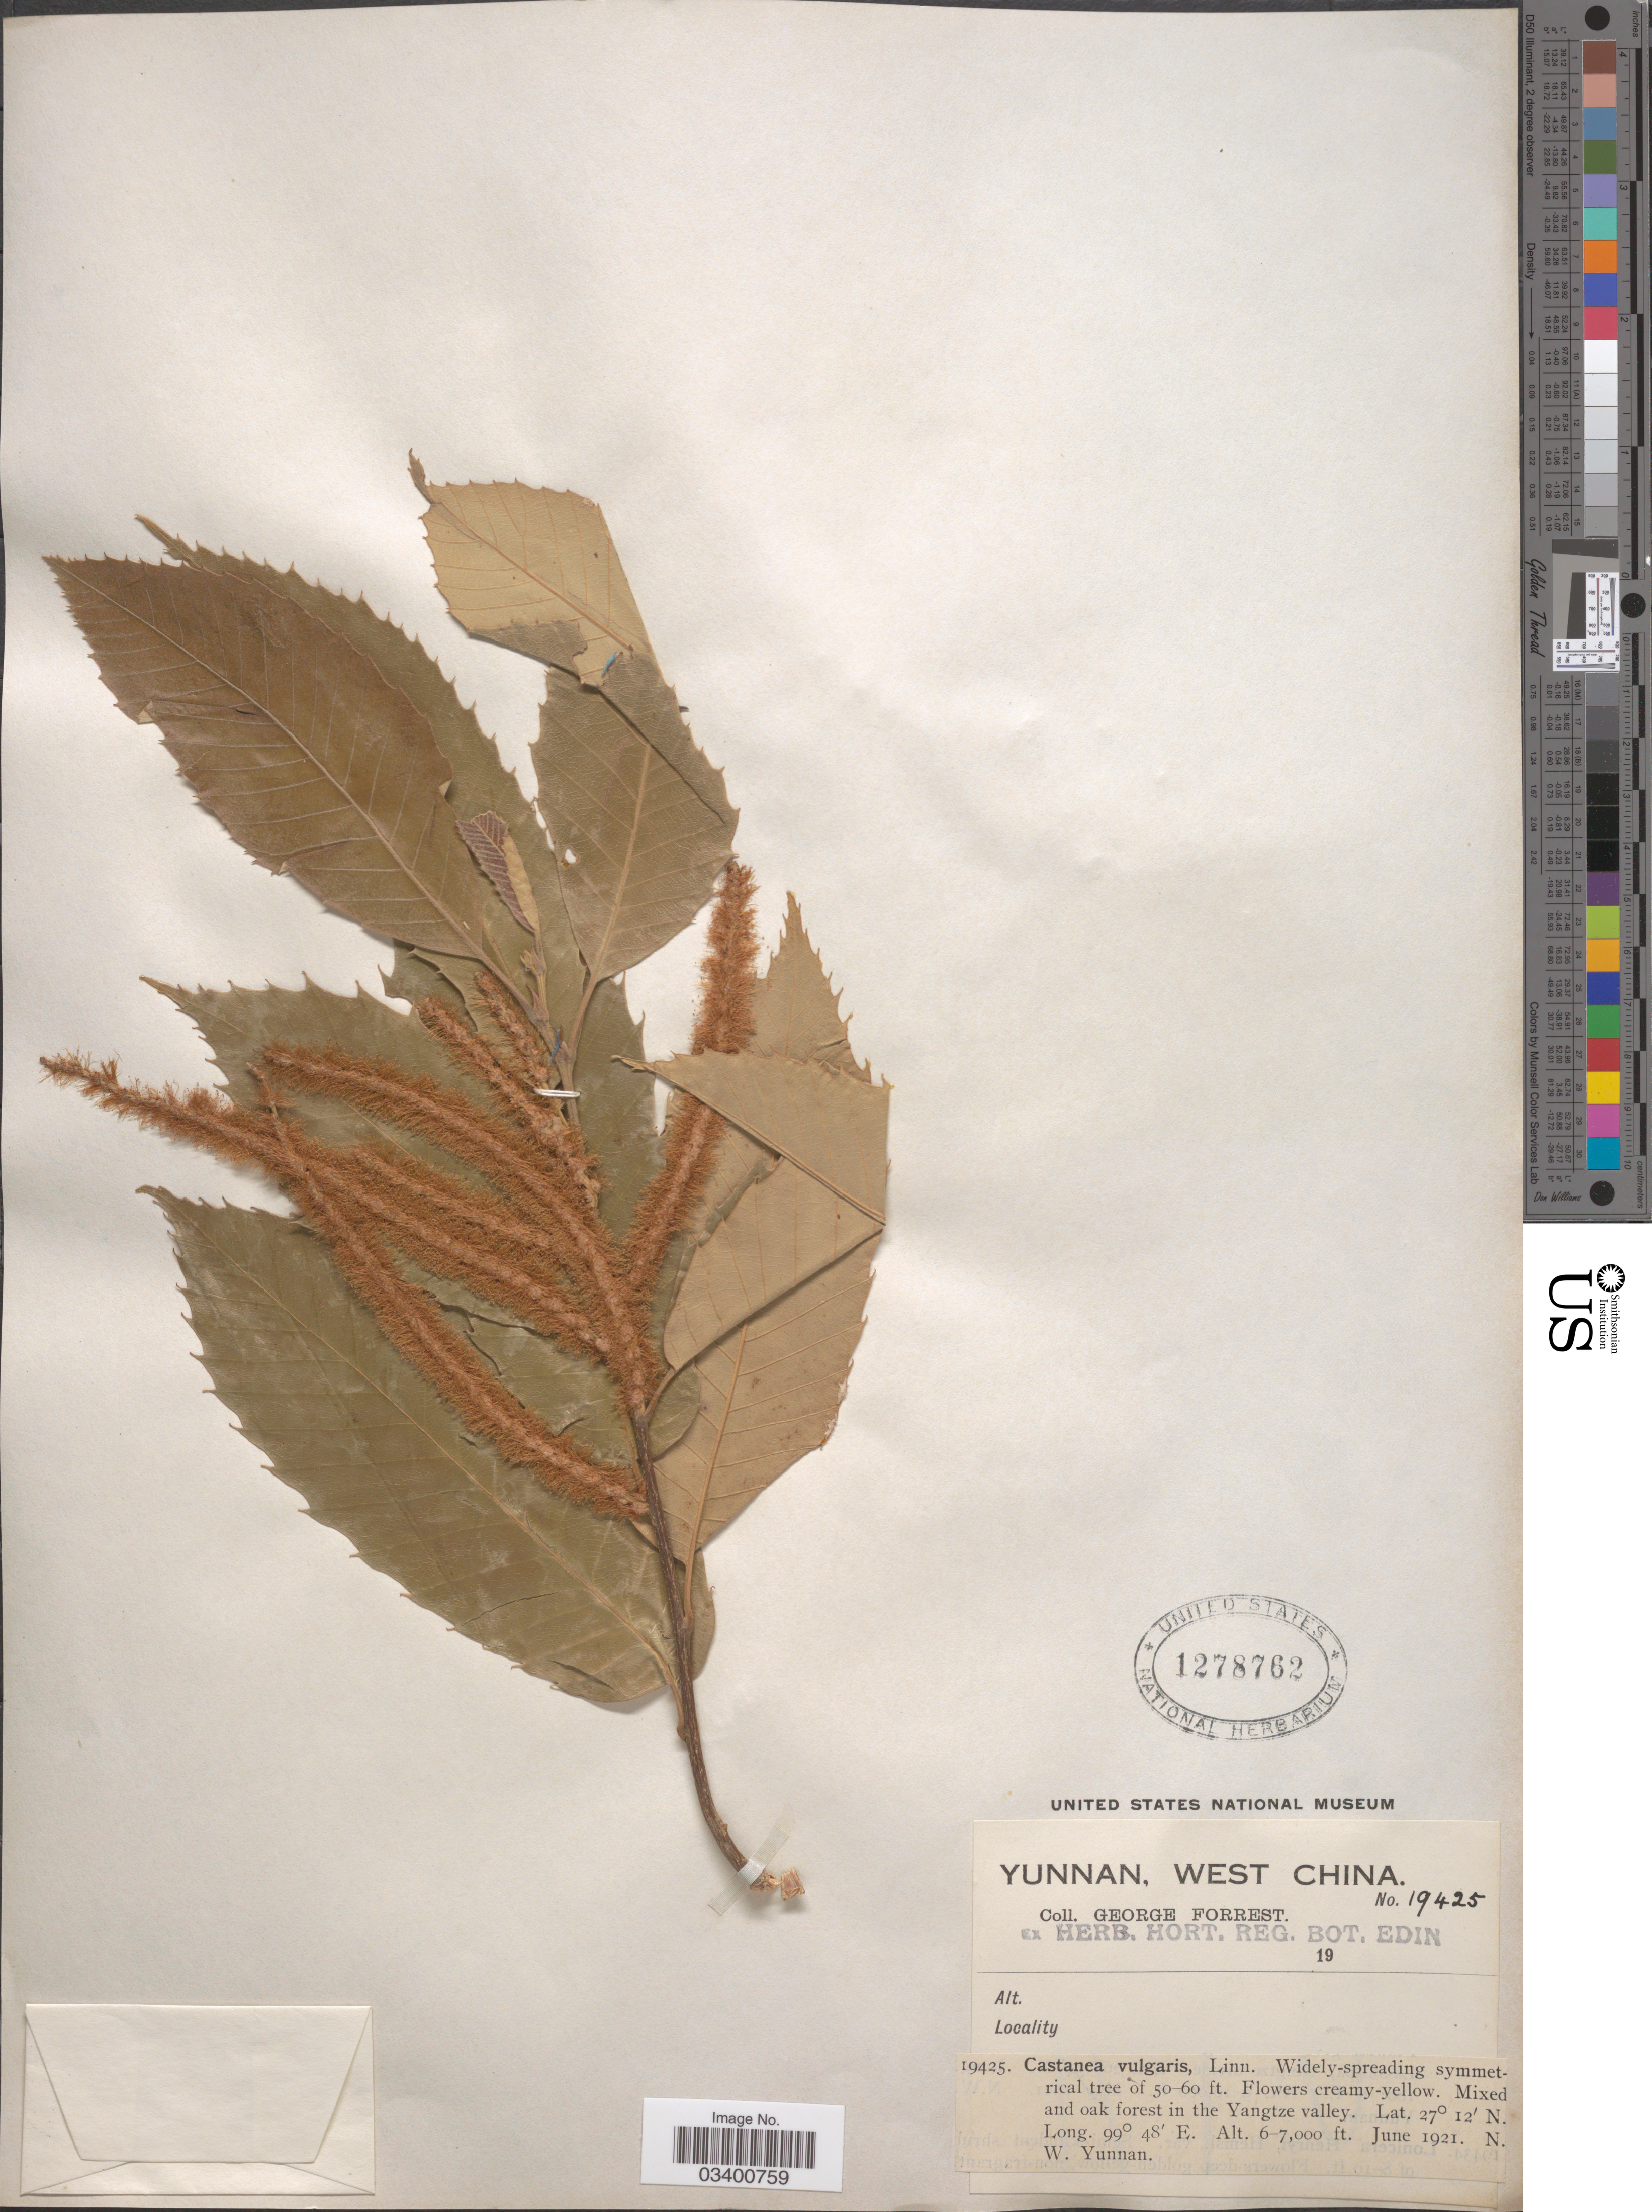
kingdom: Plantae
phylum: Tracheophyta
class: Magnoliopsida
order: Fagales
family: Fagaceae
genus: Castanea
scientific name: Castanea mollissima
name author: Blume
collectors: G. Forrest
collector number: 19425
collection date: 1921-06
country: China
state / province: Yunnan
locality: West China. In the Yangtze valley. N. W. Yunnan.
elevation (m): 1829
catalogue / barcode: US 1278762